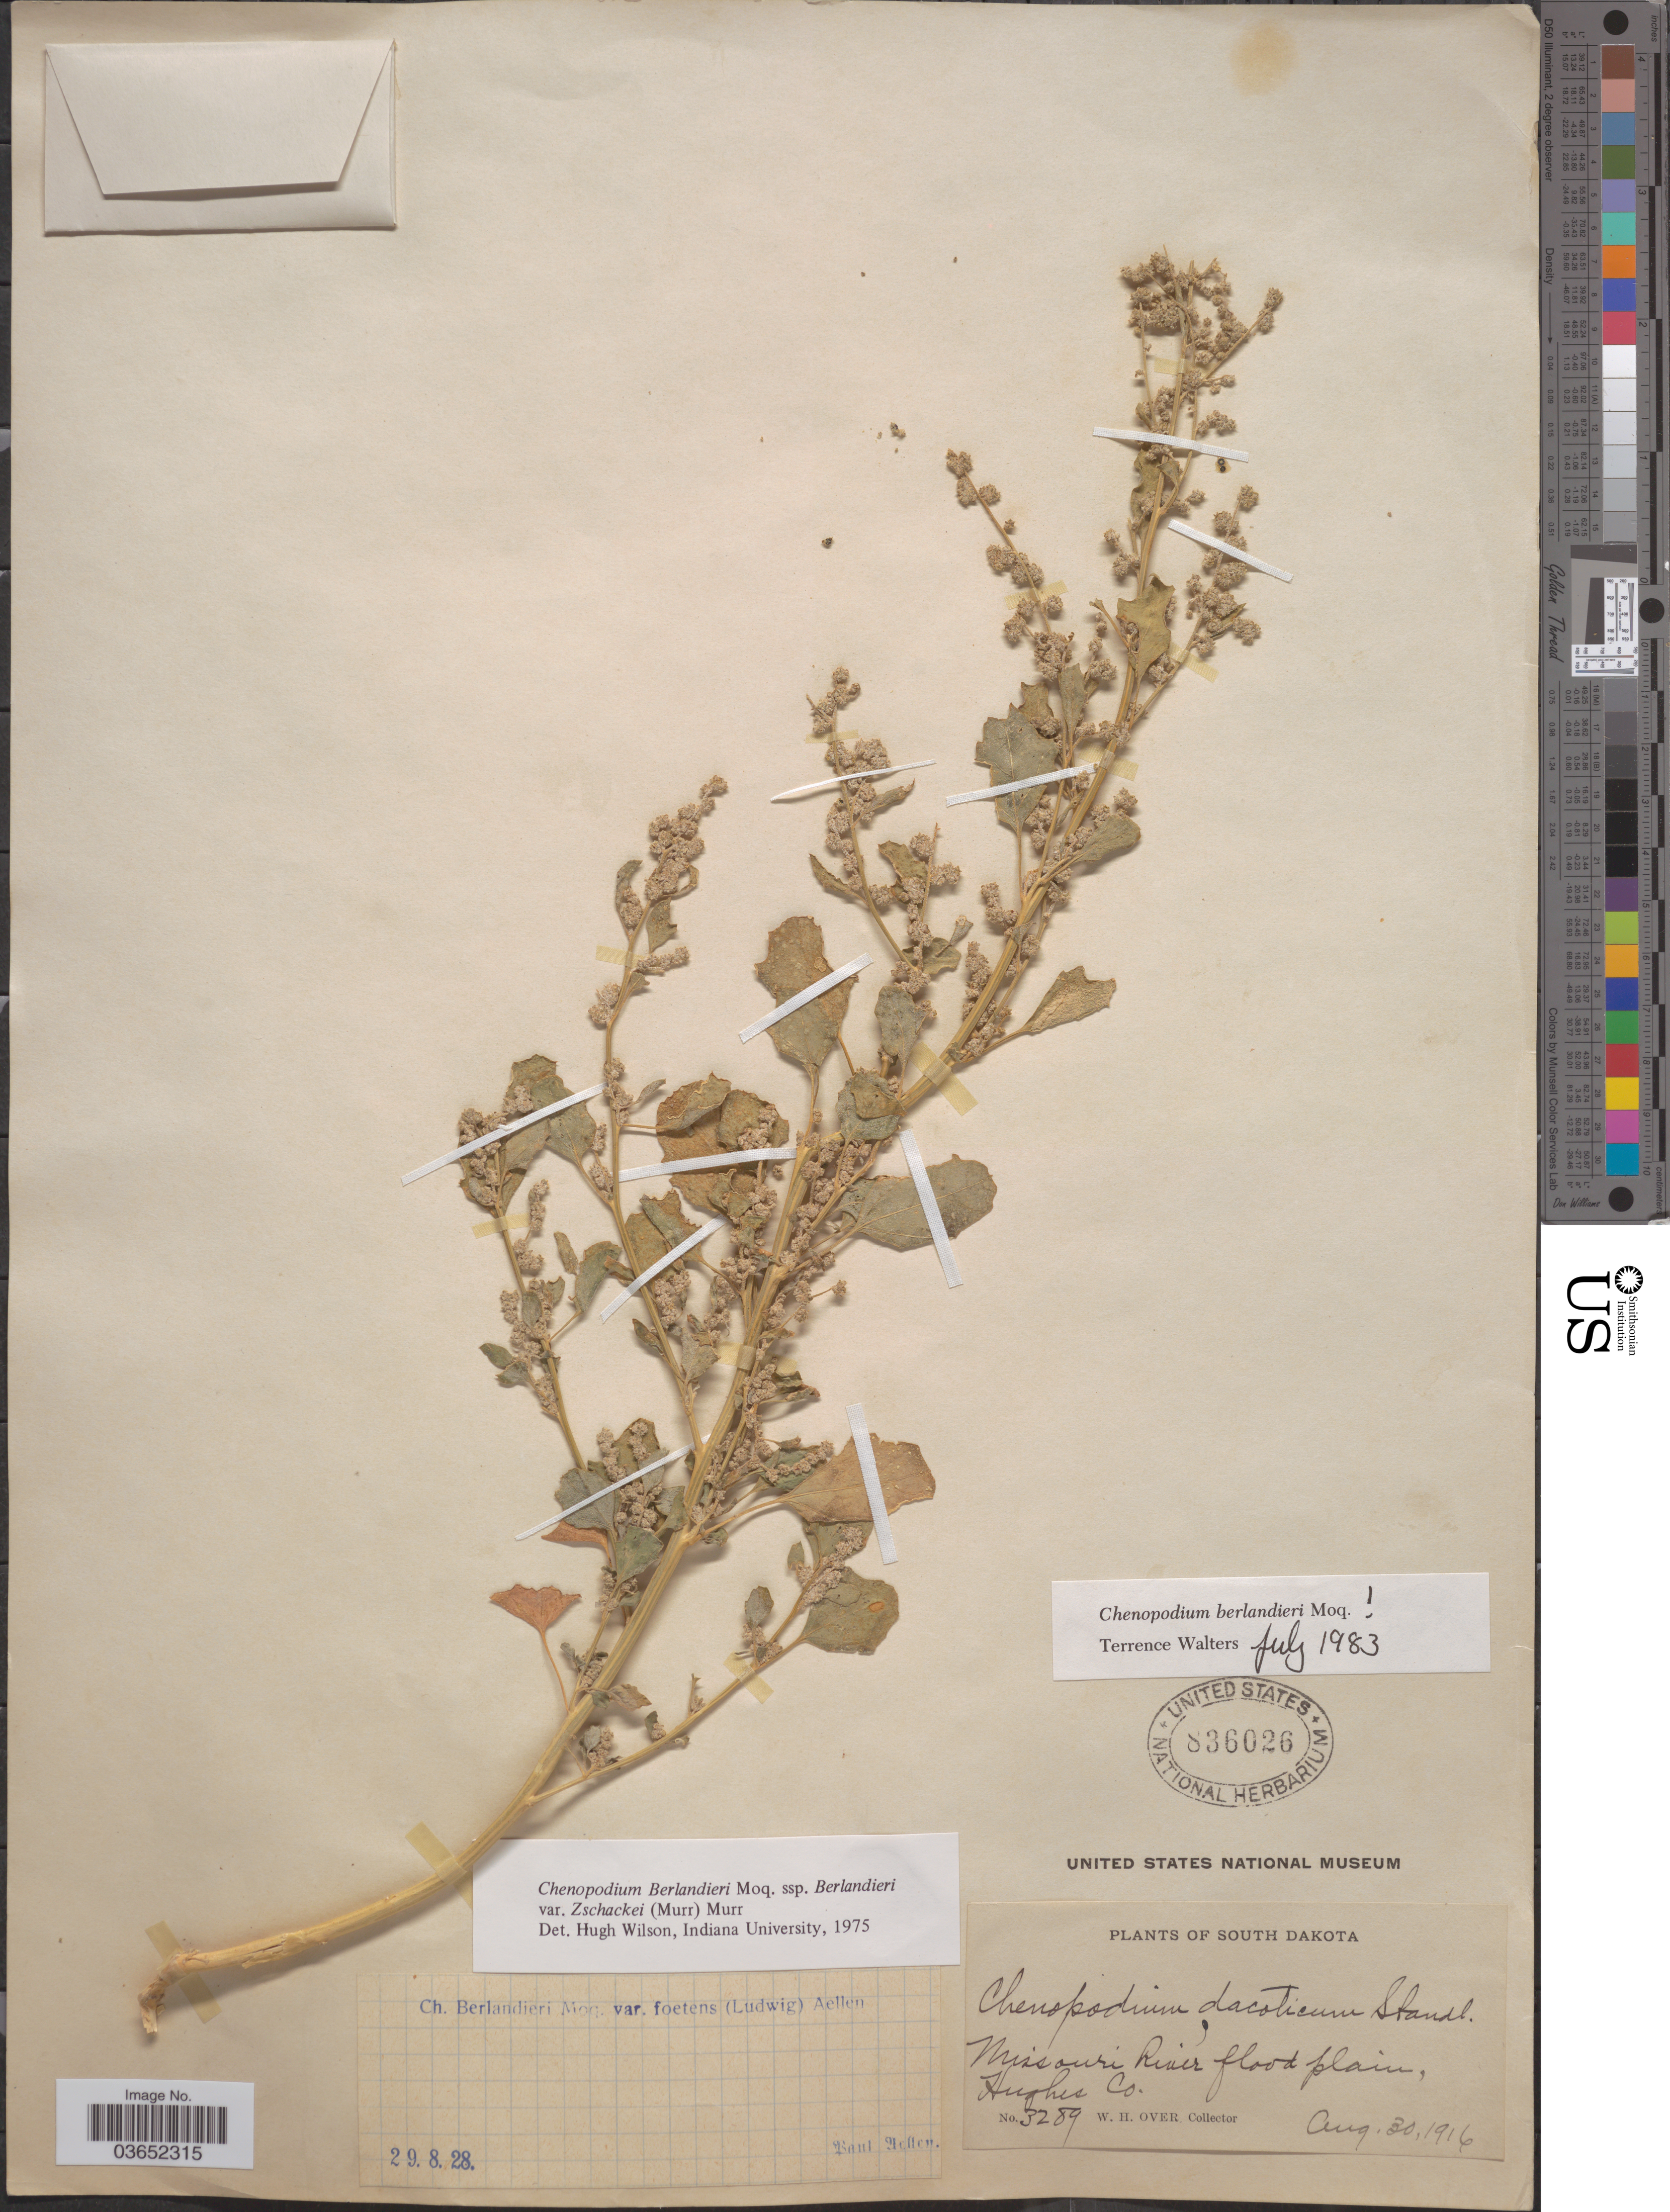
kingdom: Plantae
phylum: Tracheophyta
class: Magnoliopsida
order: Caryophyllales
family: Amaranthaceae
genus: Chenopodium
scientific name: Chenopodium berlandieri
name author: Moq.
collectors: W. Over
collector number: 3289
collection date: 1916-08-30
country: United States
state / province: South Dakota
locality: Missouri River flood plain, Hughes Co.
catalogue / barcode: US 836026